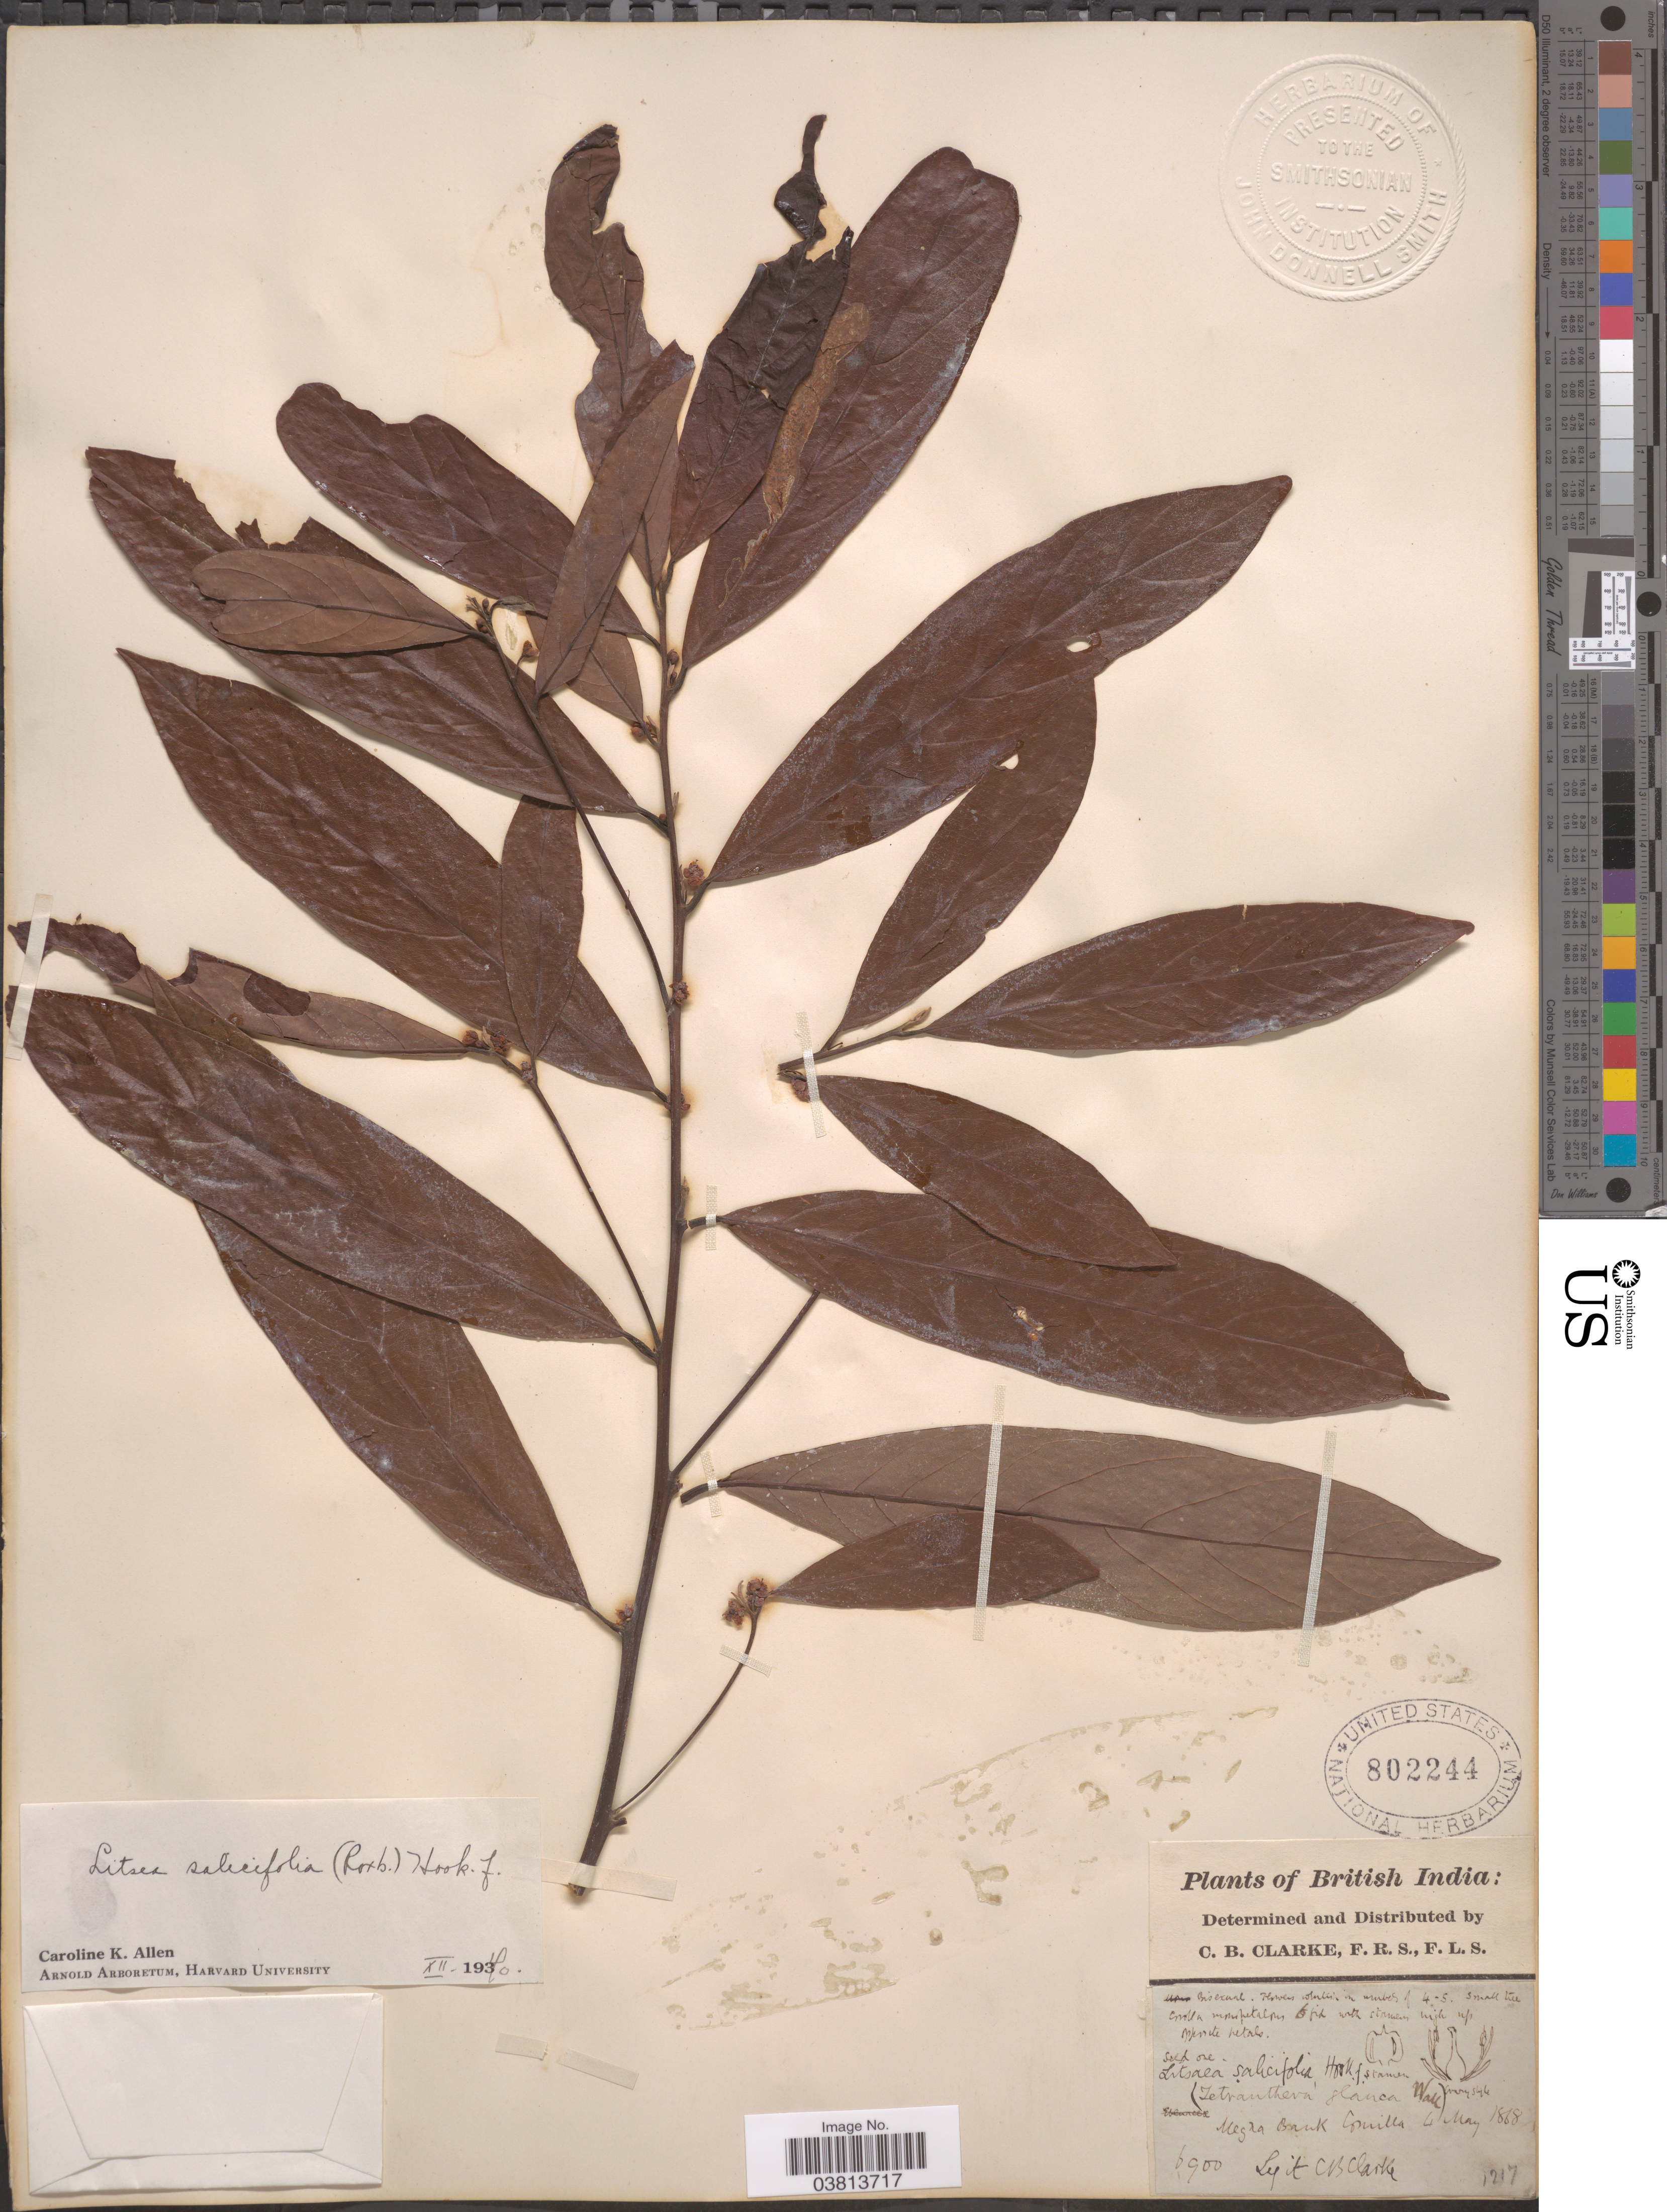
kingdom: Plantae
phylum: Tracheophyta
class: Magnoliopsida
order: Laurales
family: Lauraceae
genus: Litsea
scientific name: Litsea salicifolia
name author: Hook. f.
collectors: C. B. Clarke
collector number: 6900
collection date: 1868-05-04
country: Bangladesh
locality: British India. Megxa Bank Comilla. [interpreted]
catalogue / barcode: US 802244